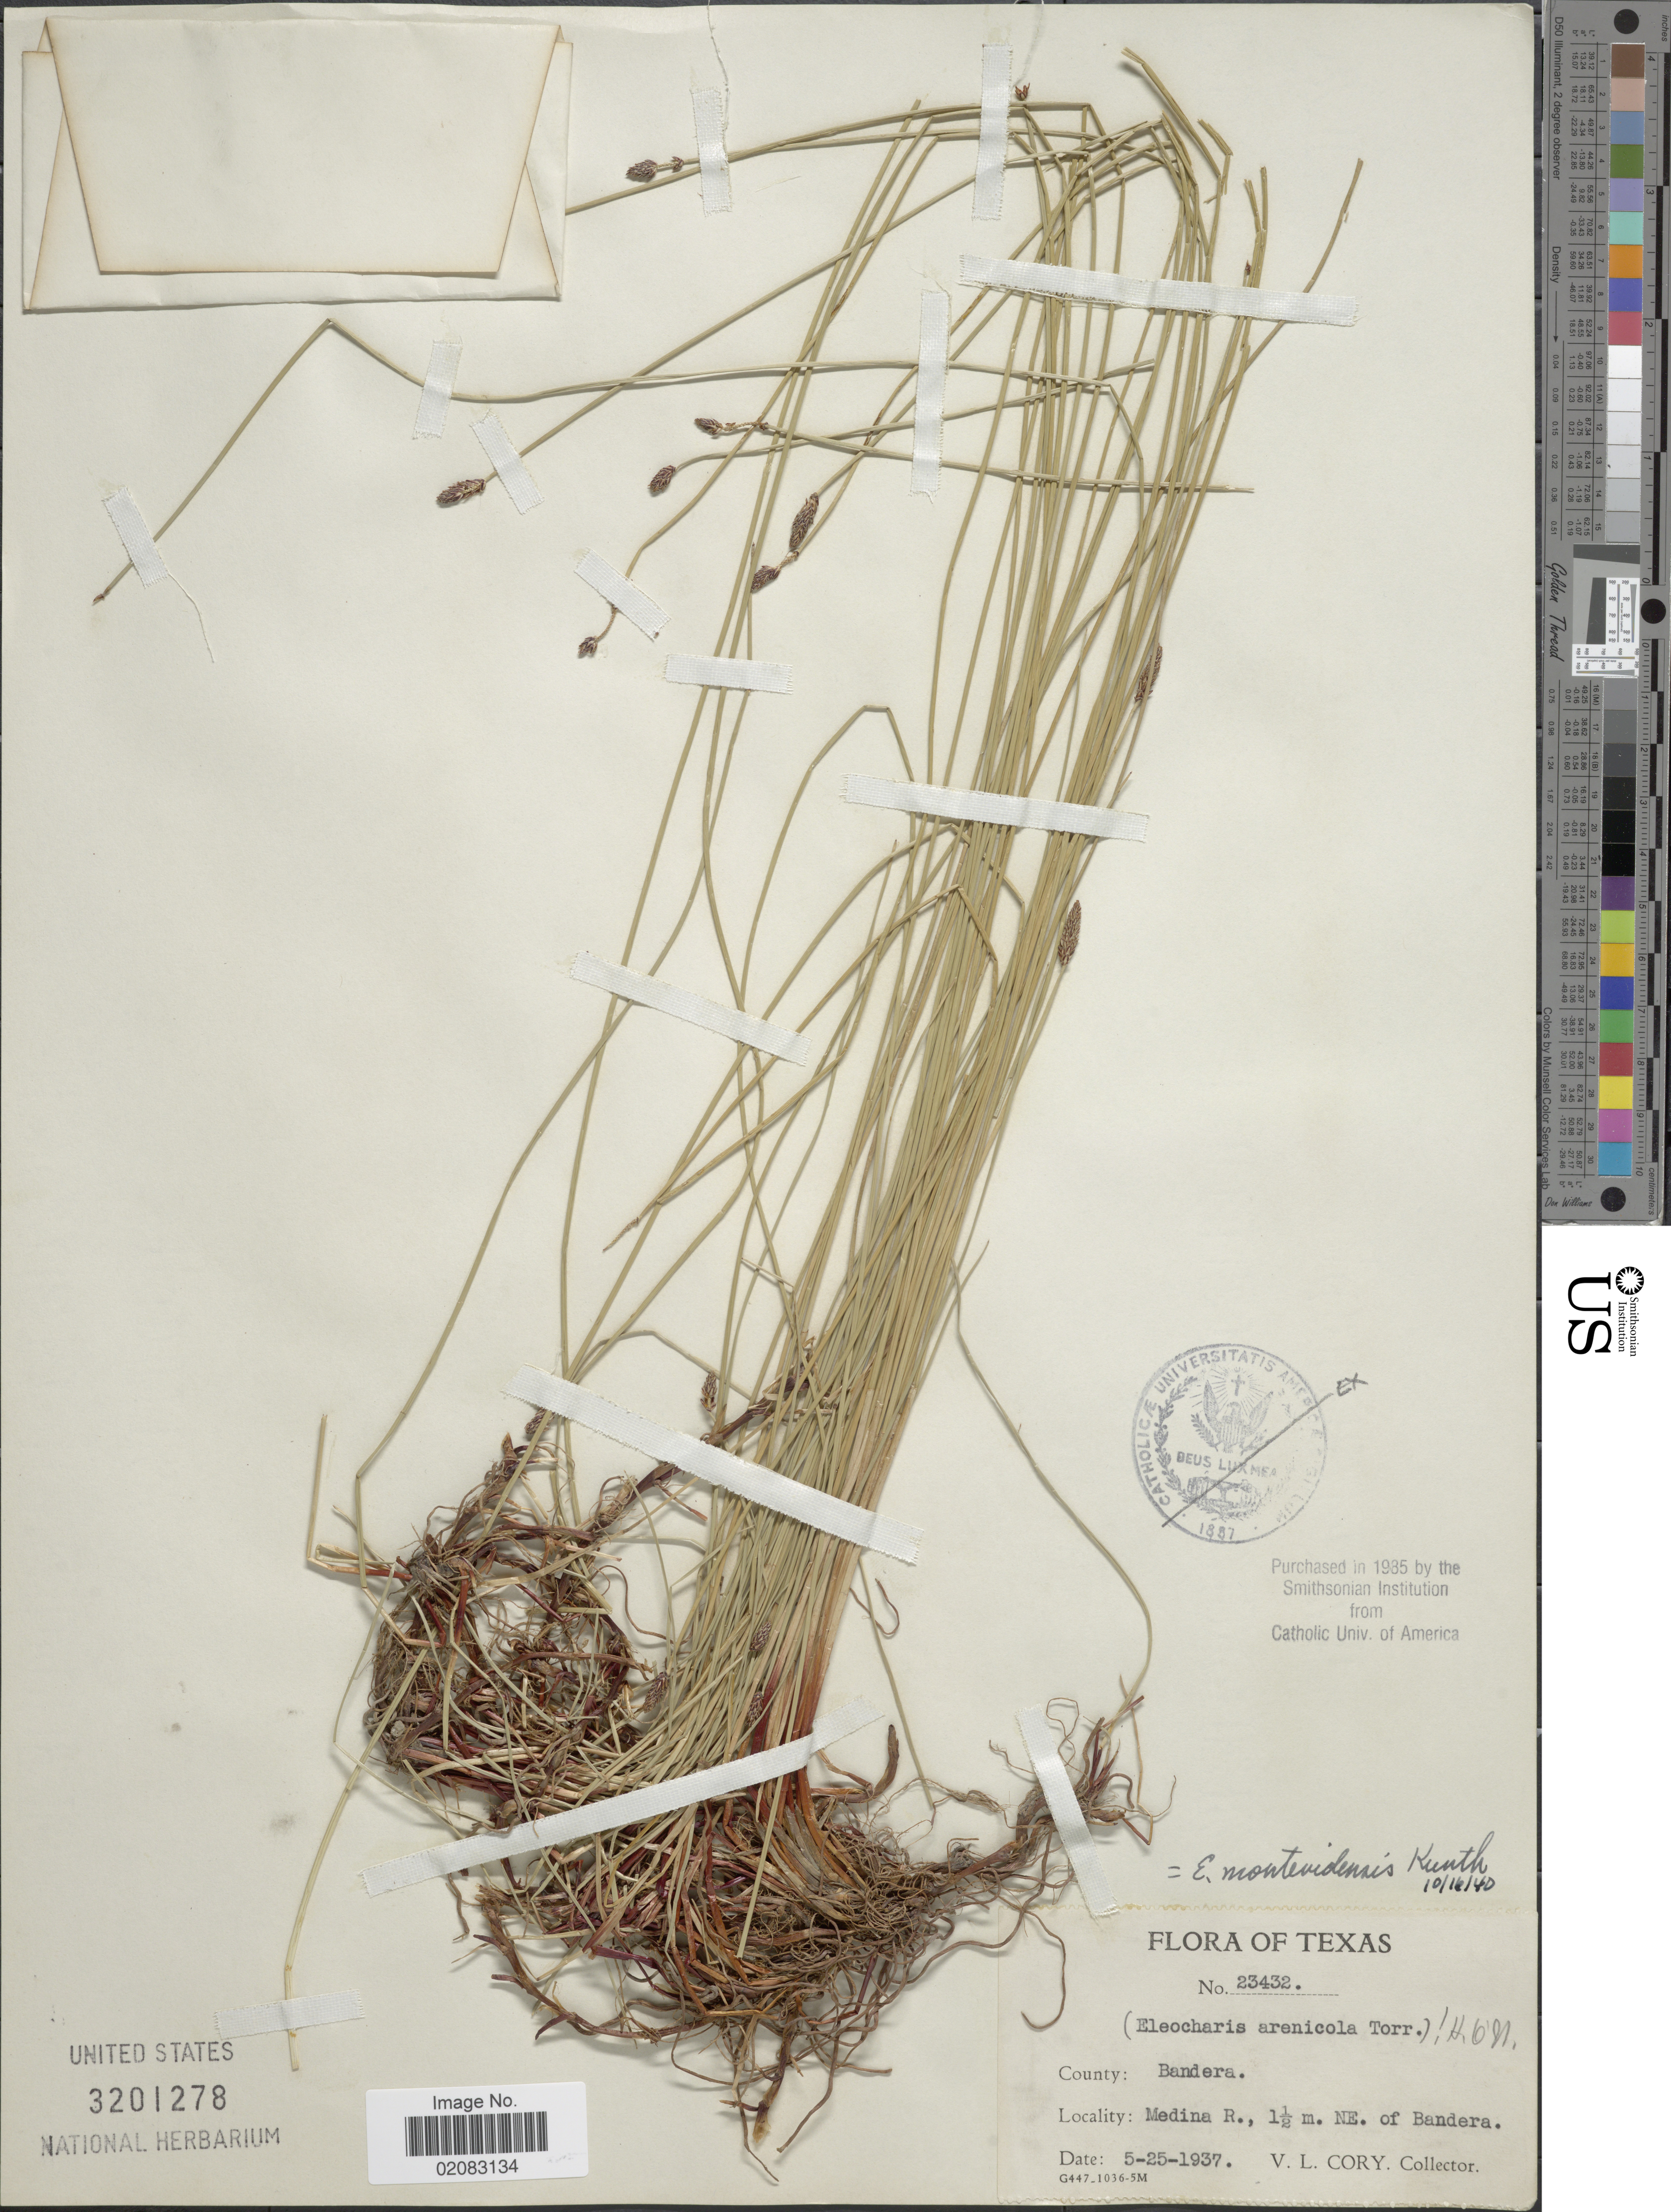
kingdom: Plantae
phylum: Tracheophyta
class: Liliopsida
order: Poales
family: Cyperaceae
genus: Eleocharis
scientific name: Eleocharis montevidensis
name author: Kunth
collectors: V. Cory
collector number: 23432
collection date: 1937-05-25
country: United States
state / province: Texas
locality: County: Bandera, medina R., 1½ m NE of Bandera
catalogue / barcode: US 3201278